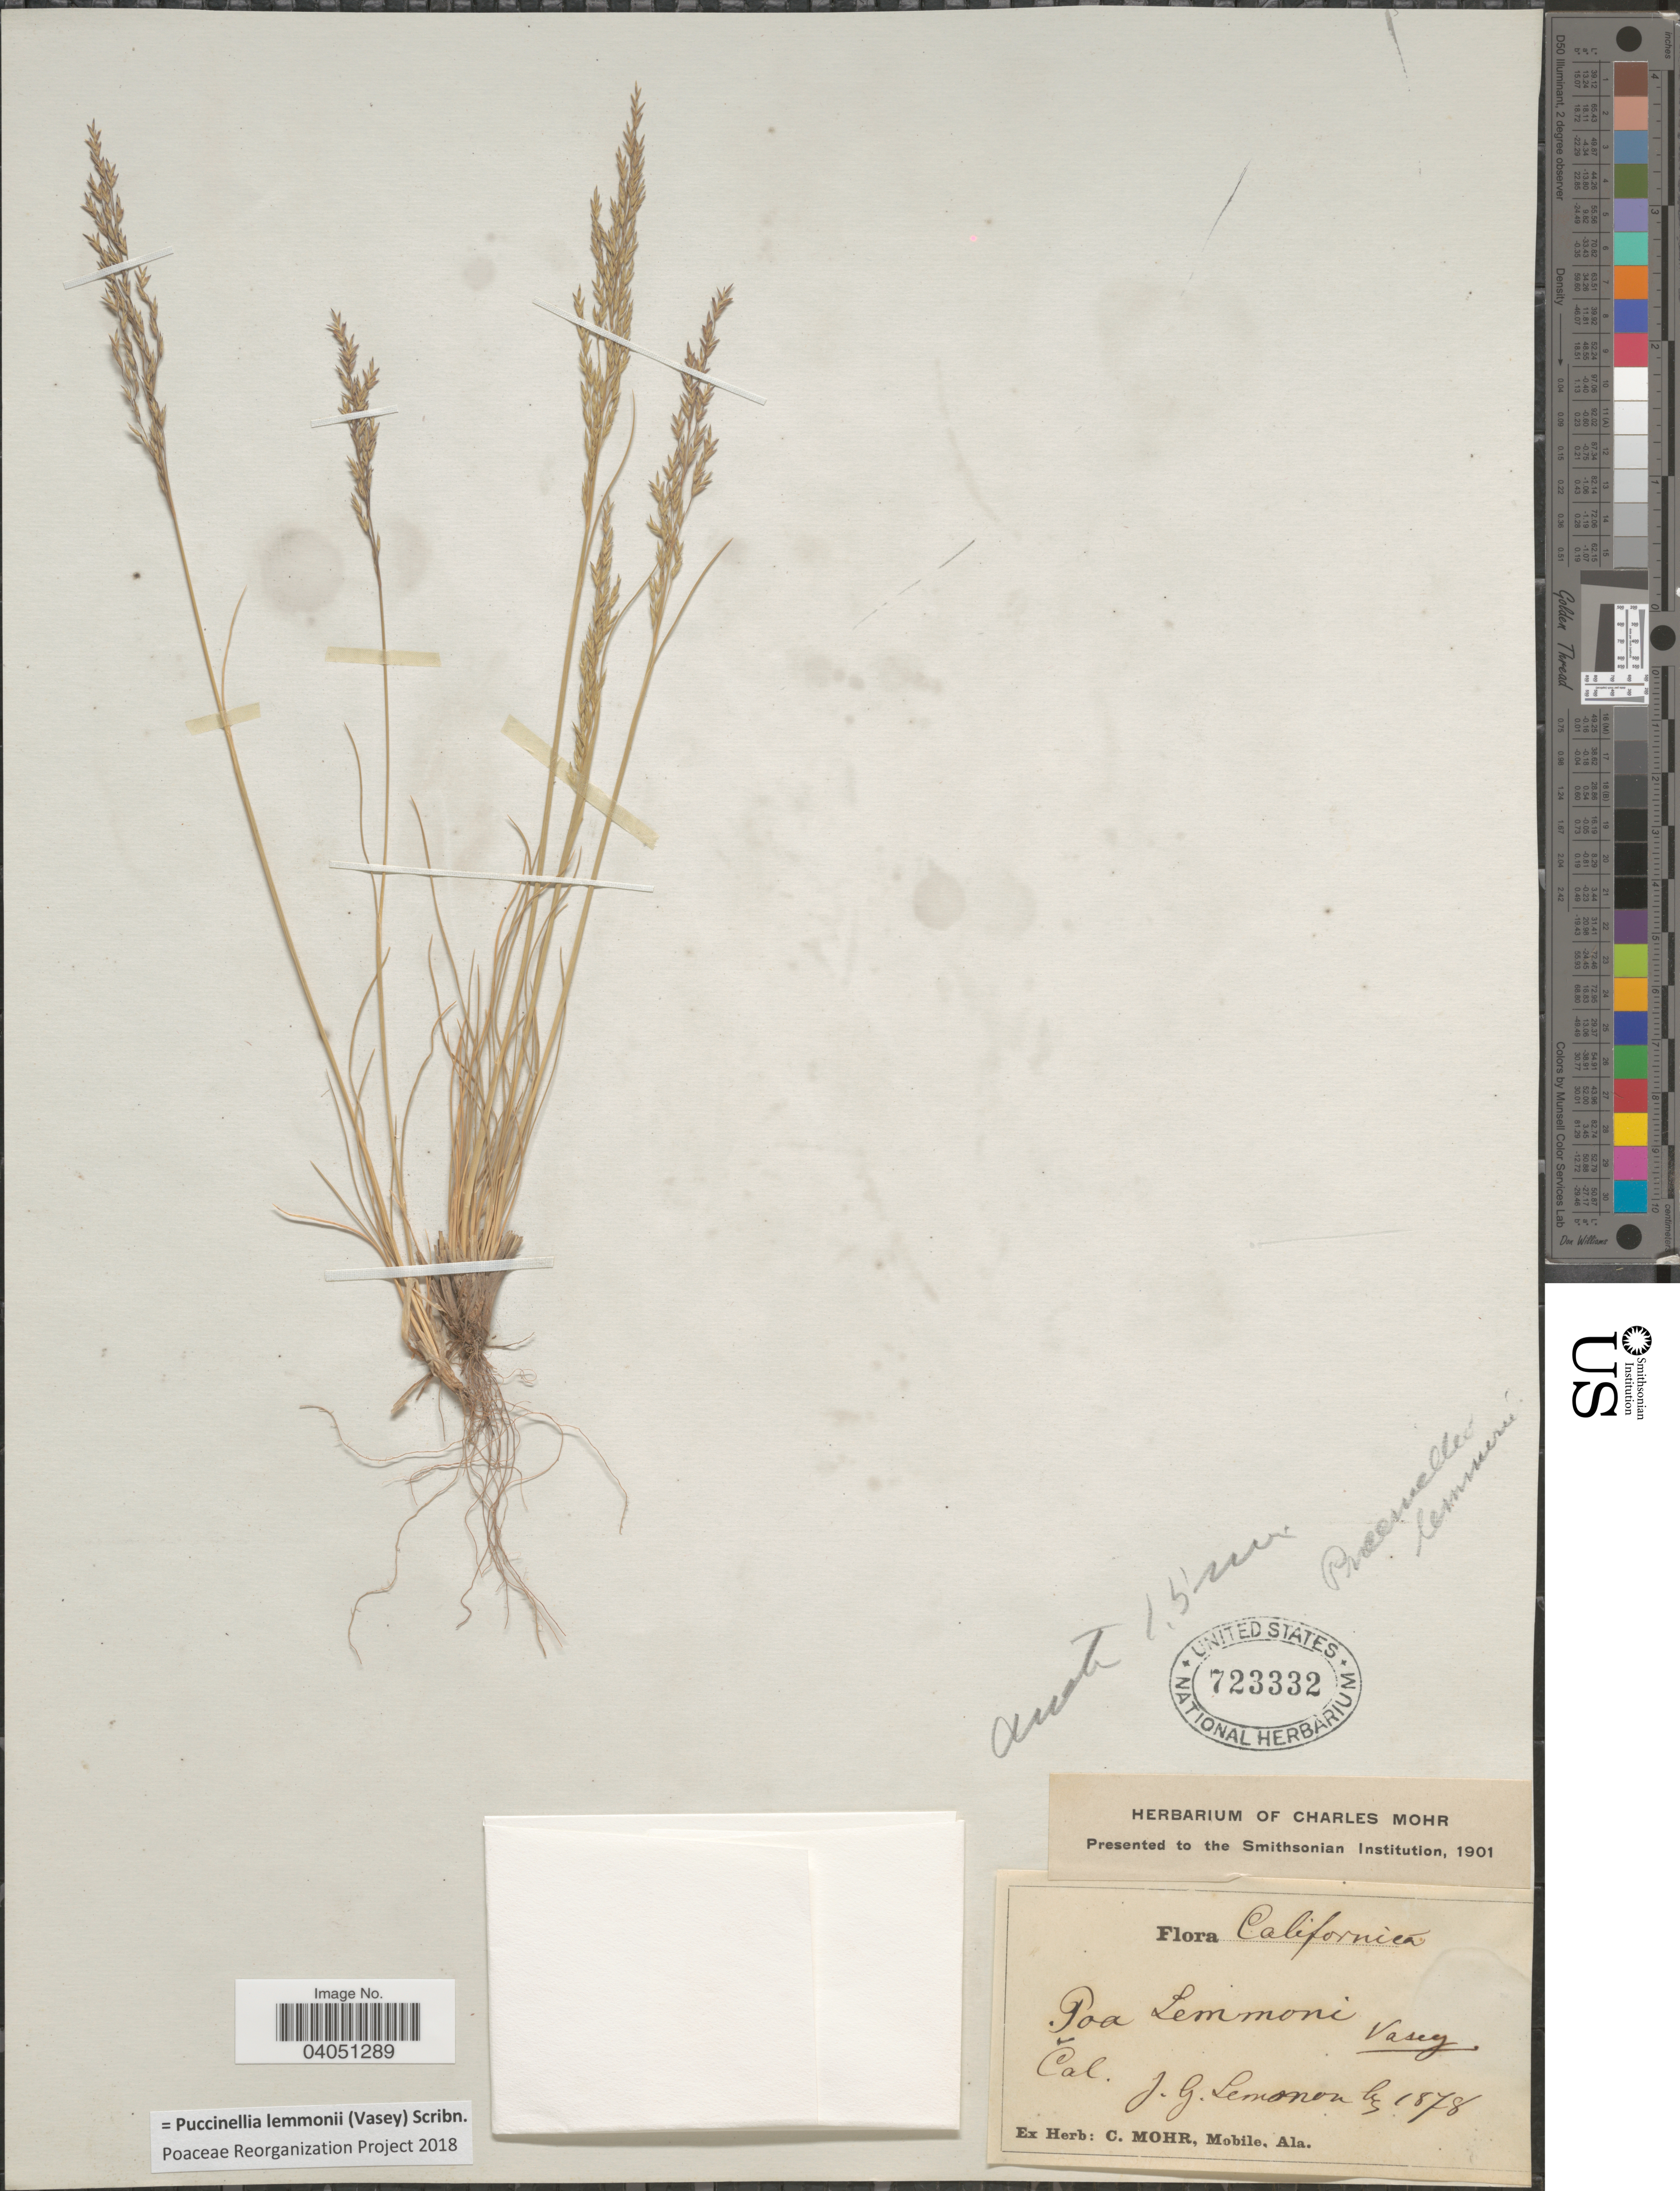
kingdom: Plantae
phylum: Tracheophyta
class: Liliopsida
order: Poales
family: Poaceae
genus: Puccinellia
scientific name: Puccinellia lemmonii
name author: (Vasey) Scribn.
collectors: J. Lemmon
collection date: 1878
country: United States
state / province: California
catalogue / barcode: US 723332